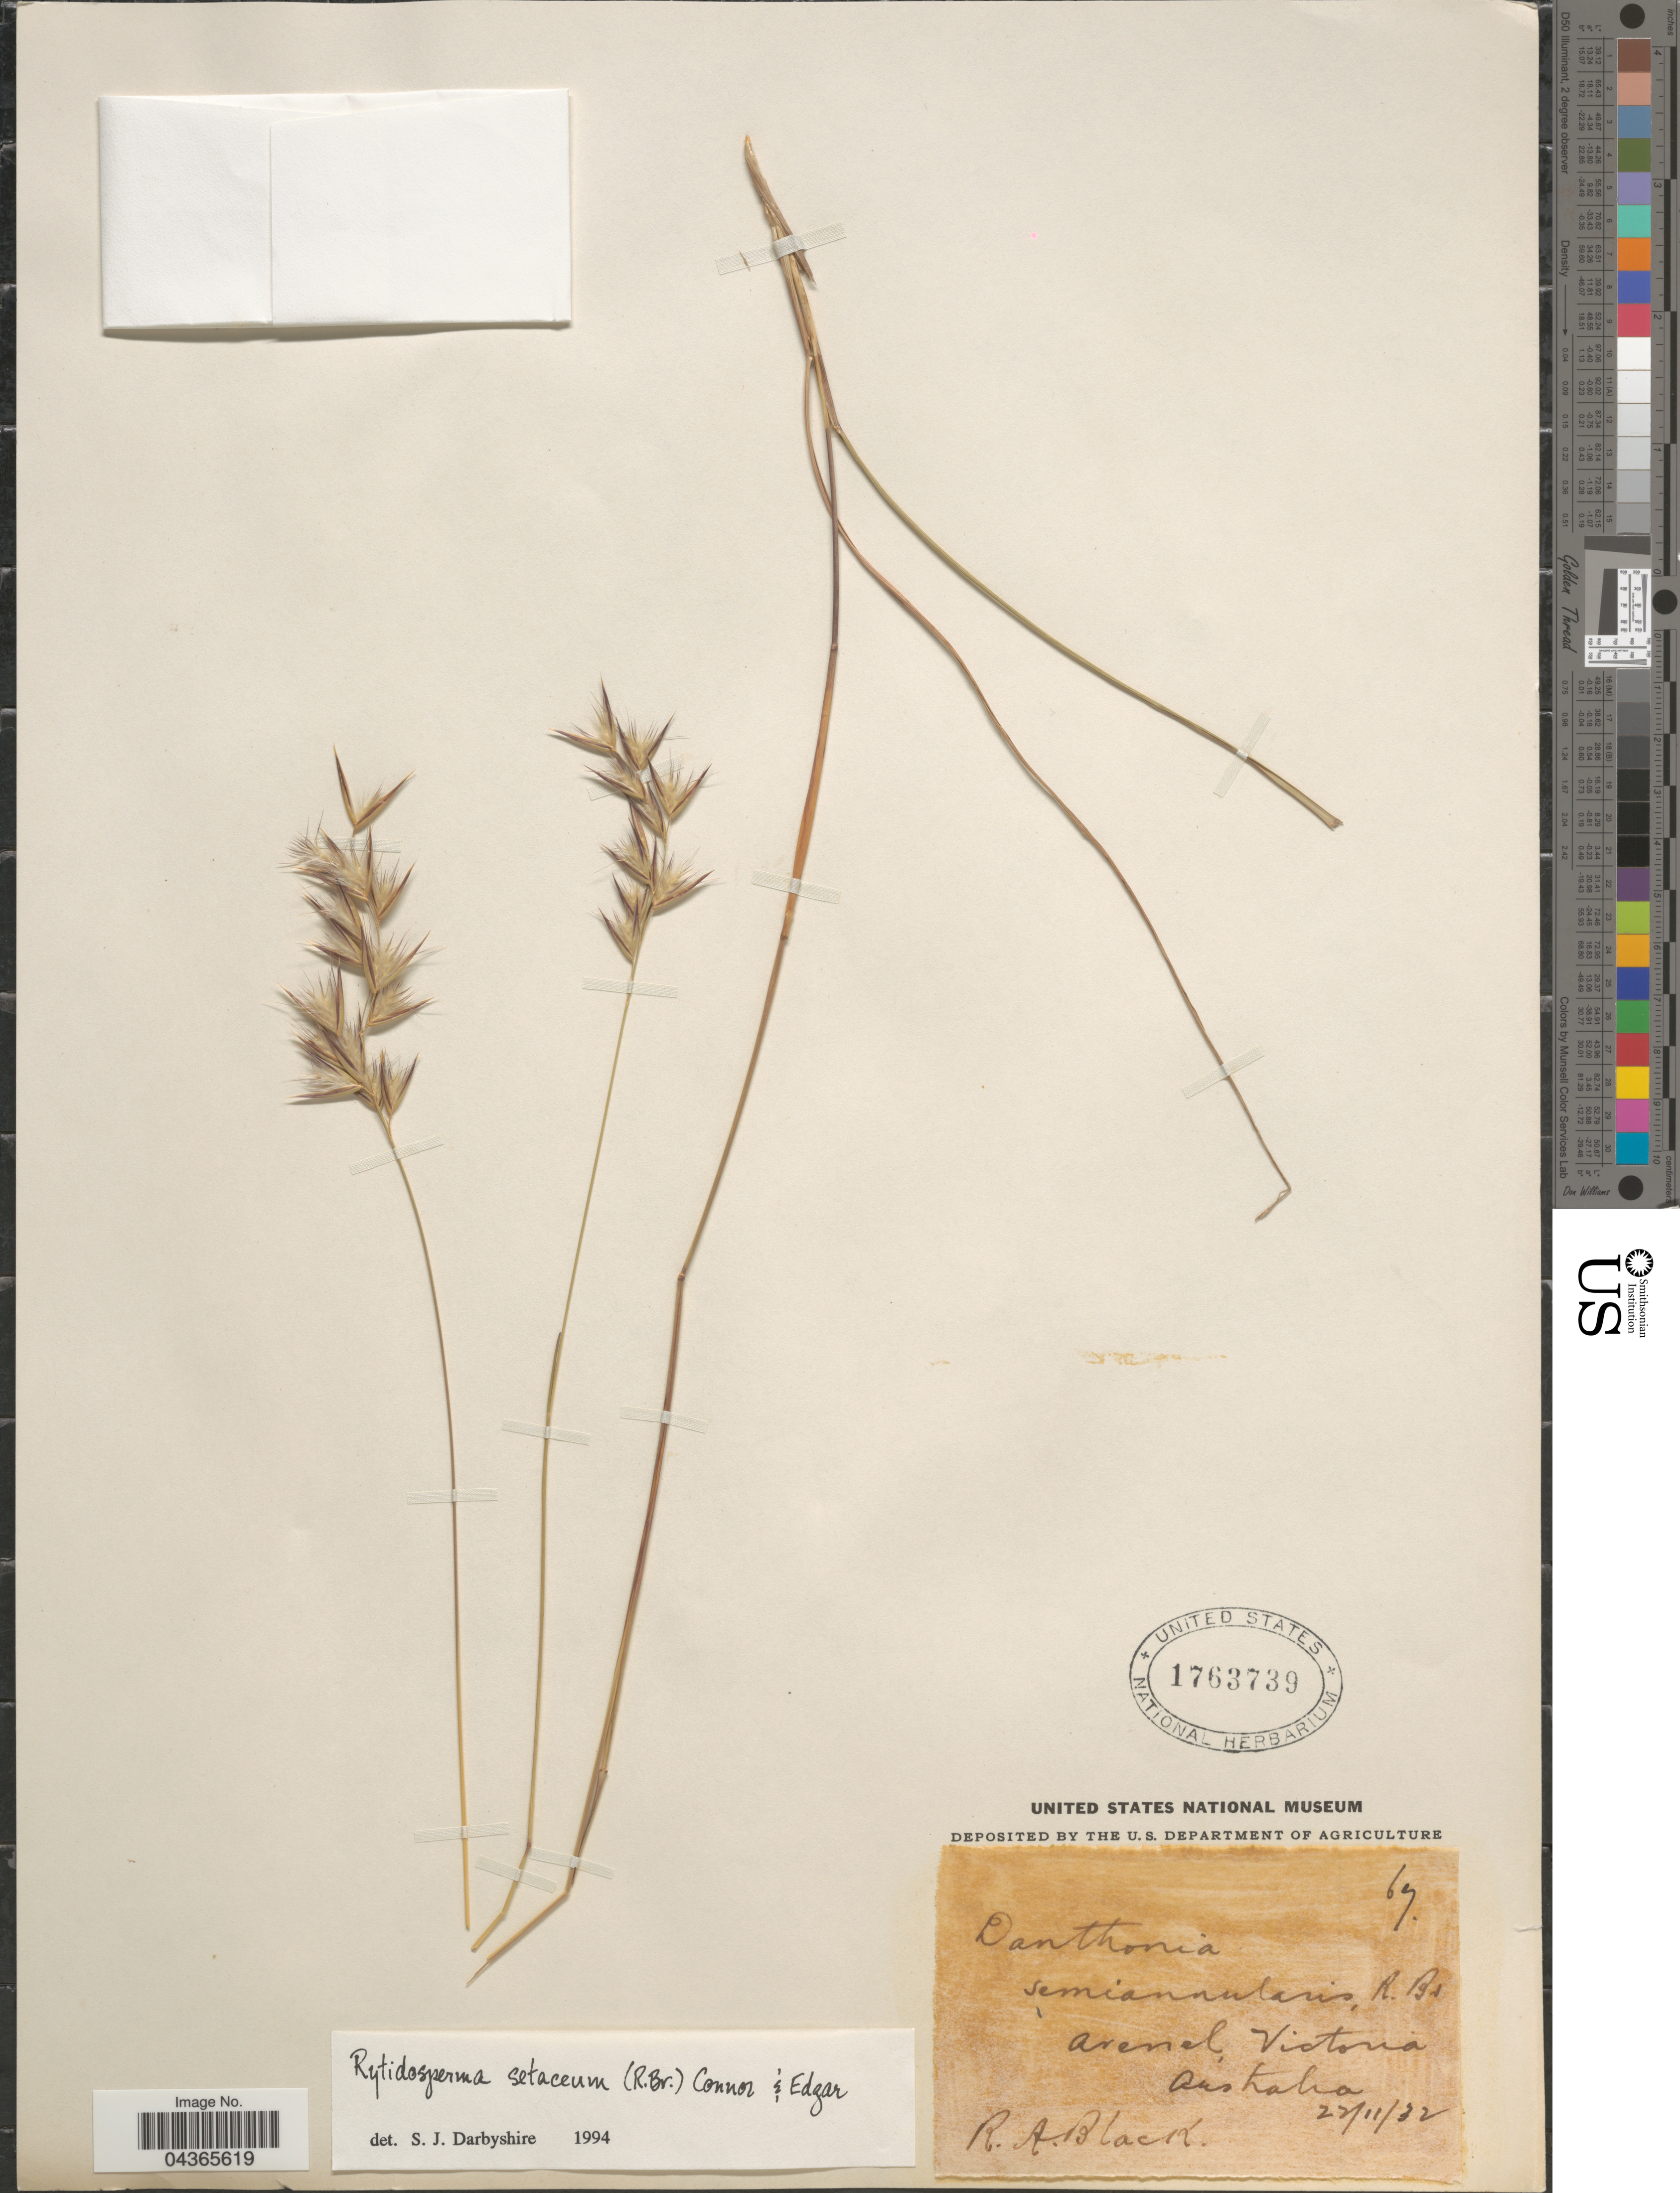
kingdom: Plantae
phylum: Tracheophyta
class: Liliopsida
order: Poales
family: Poaceae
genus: Rytidosperma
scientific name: Rytidosperma setaceum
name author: (R. Br.) Connor & Edgar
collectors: R. A. Black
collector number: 67*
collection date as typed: Transcribed d/m/y: 22/11/32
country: Australia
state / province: Victoria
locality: Arenel, Victoria.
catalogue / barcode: US 1763739